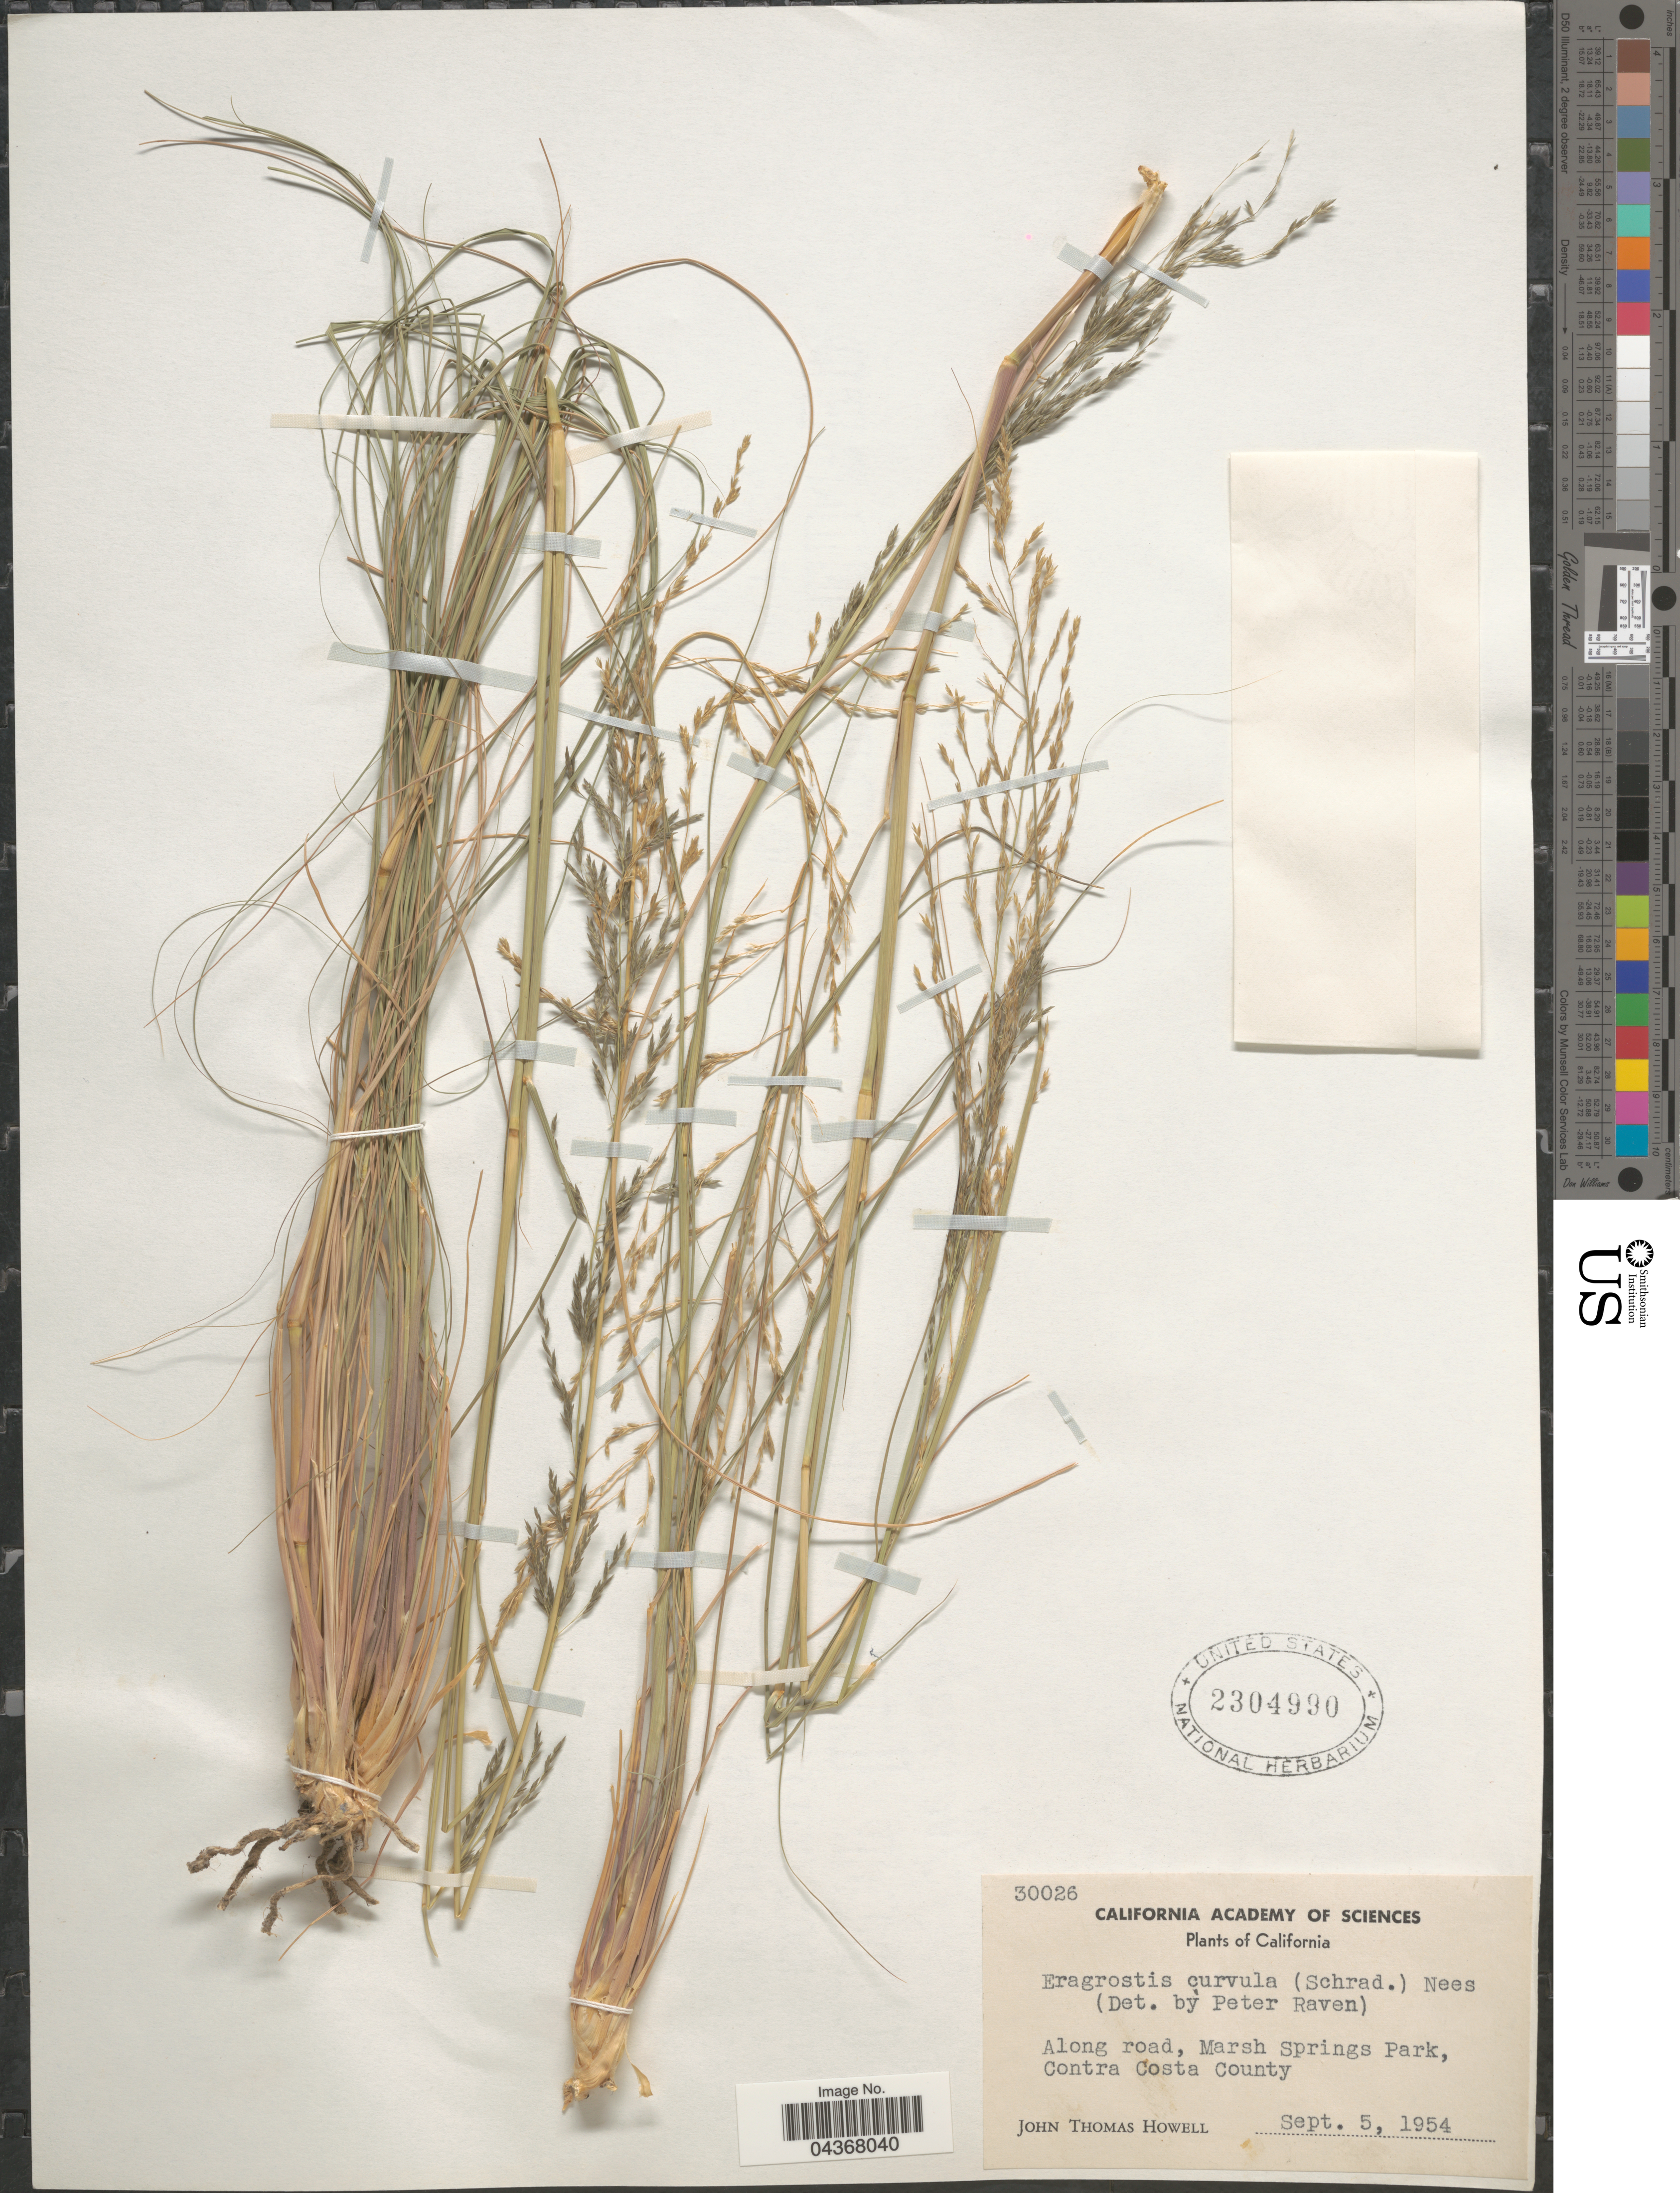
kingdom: Plantae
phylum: Tracheophyta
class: Liliopsida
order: Poales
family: Poaceae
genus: Eragrostis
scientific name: Eragrostis curvula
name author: (Schrad.) Nees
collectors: J. T. Howell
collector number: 30026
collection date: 1954-09-05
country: United States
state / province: California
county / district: Contra Costa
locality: Along road, Marsh Springs Park, Contra Costa County.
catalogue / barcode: US 2304990